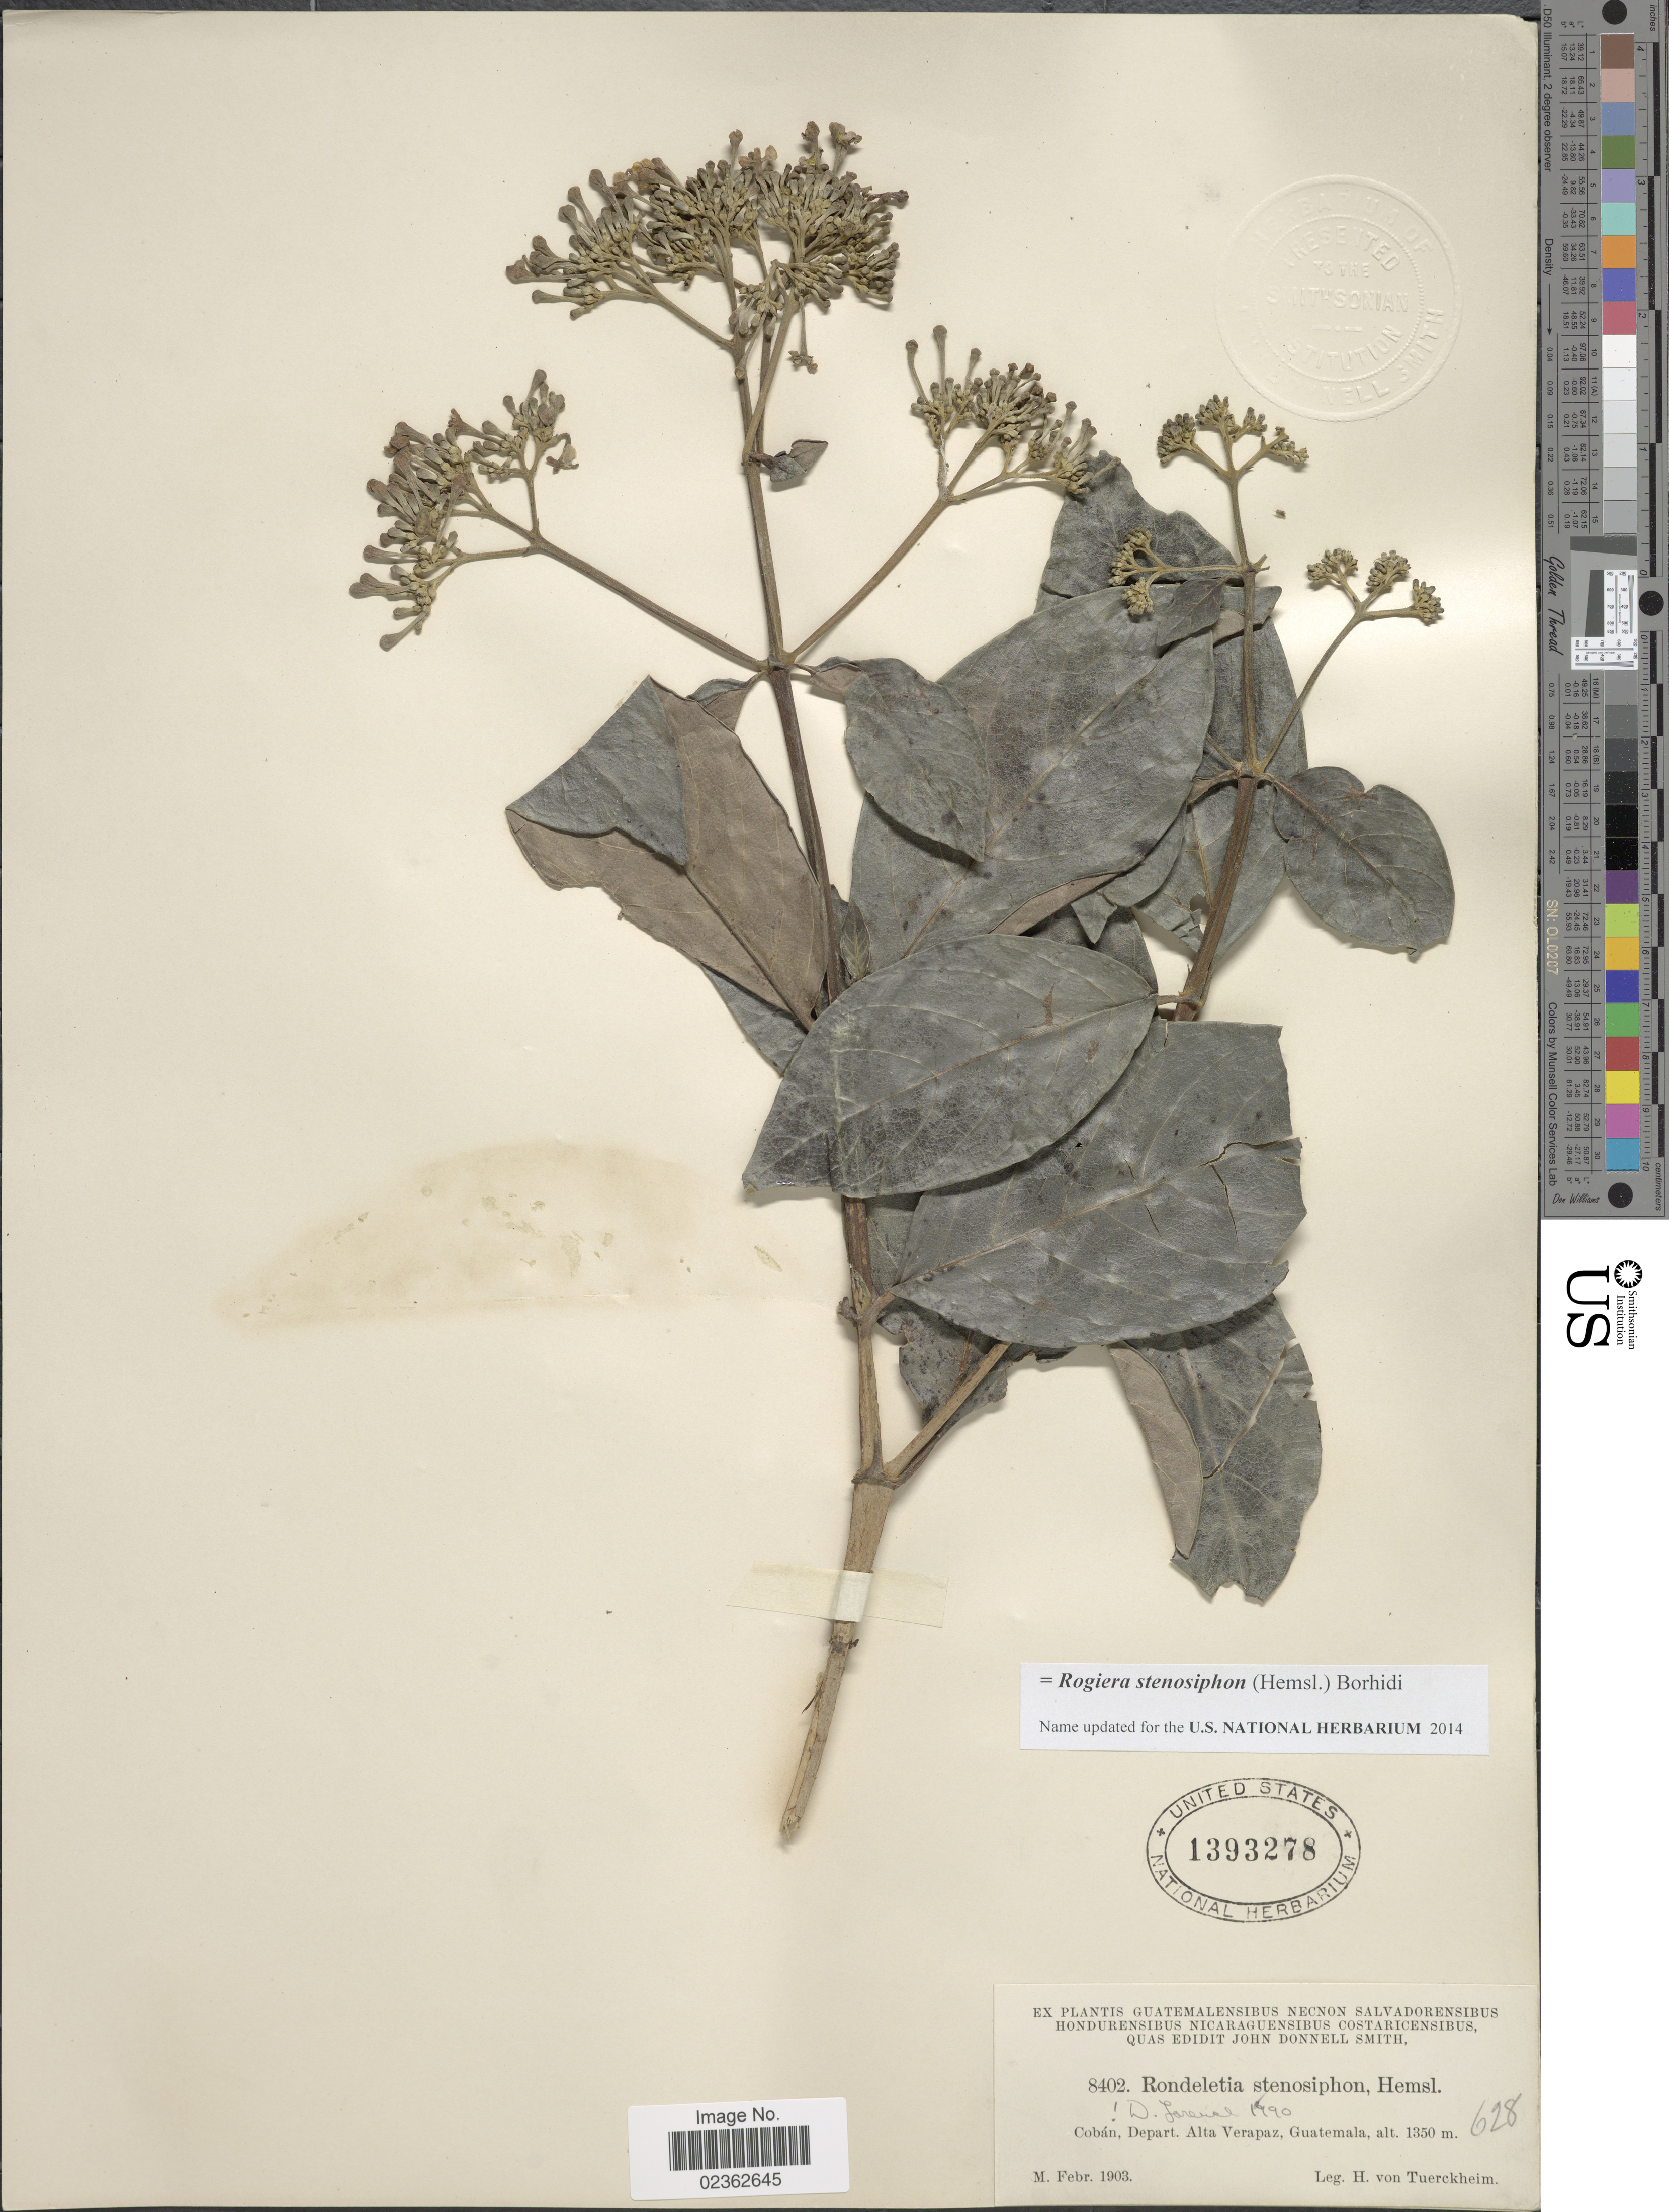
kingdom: Plantae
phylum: Tracheophyta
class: Magnoliopsida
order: Gentianales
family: Rubiaceae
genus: Rogiera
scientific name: Rogiera stenosiphon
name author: (Hemsl.) Borhidi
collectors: H. von Tuerckheim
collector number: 8402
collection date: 1903-02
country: Guatemala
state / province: Alta Verapaz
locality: Coban.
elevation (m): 1350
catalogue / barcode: US 1393278